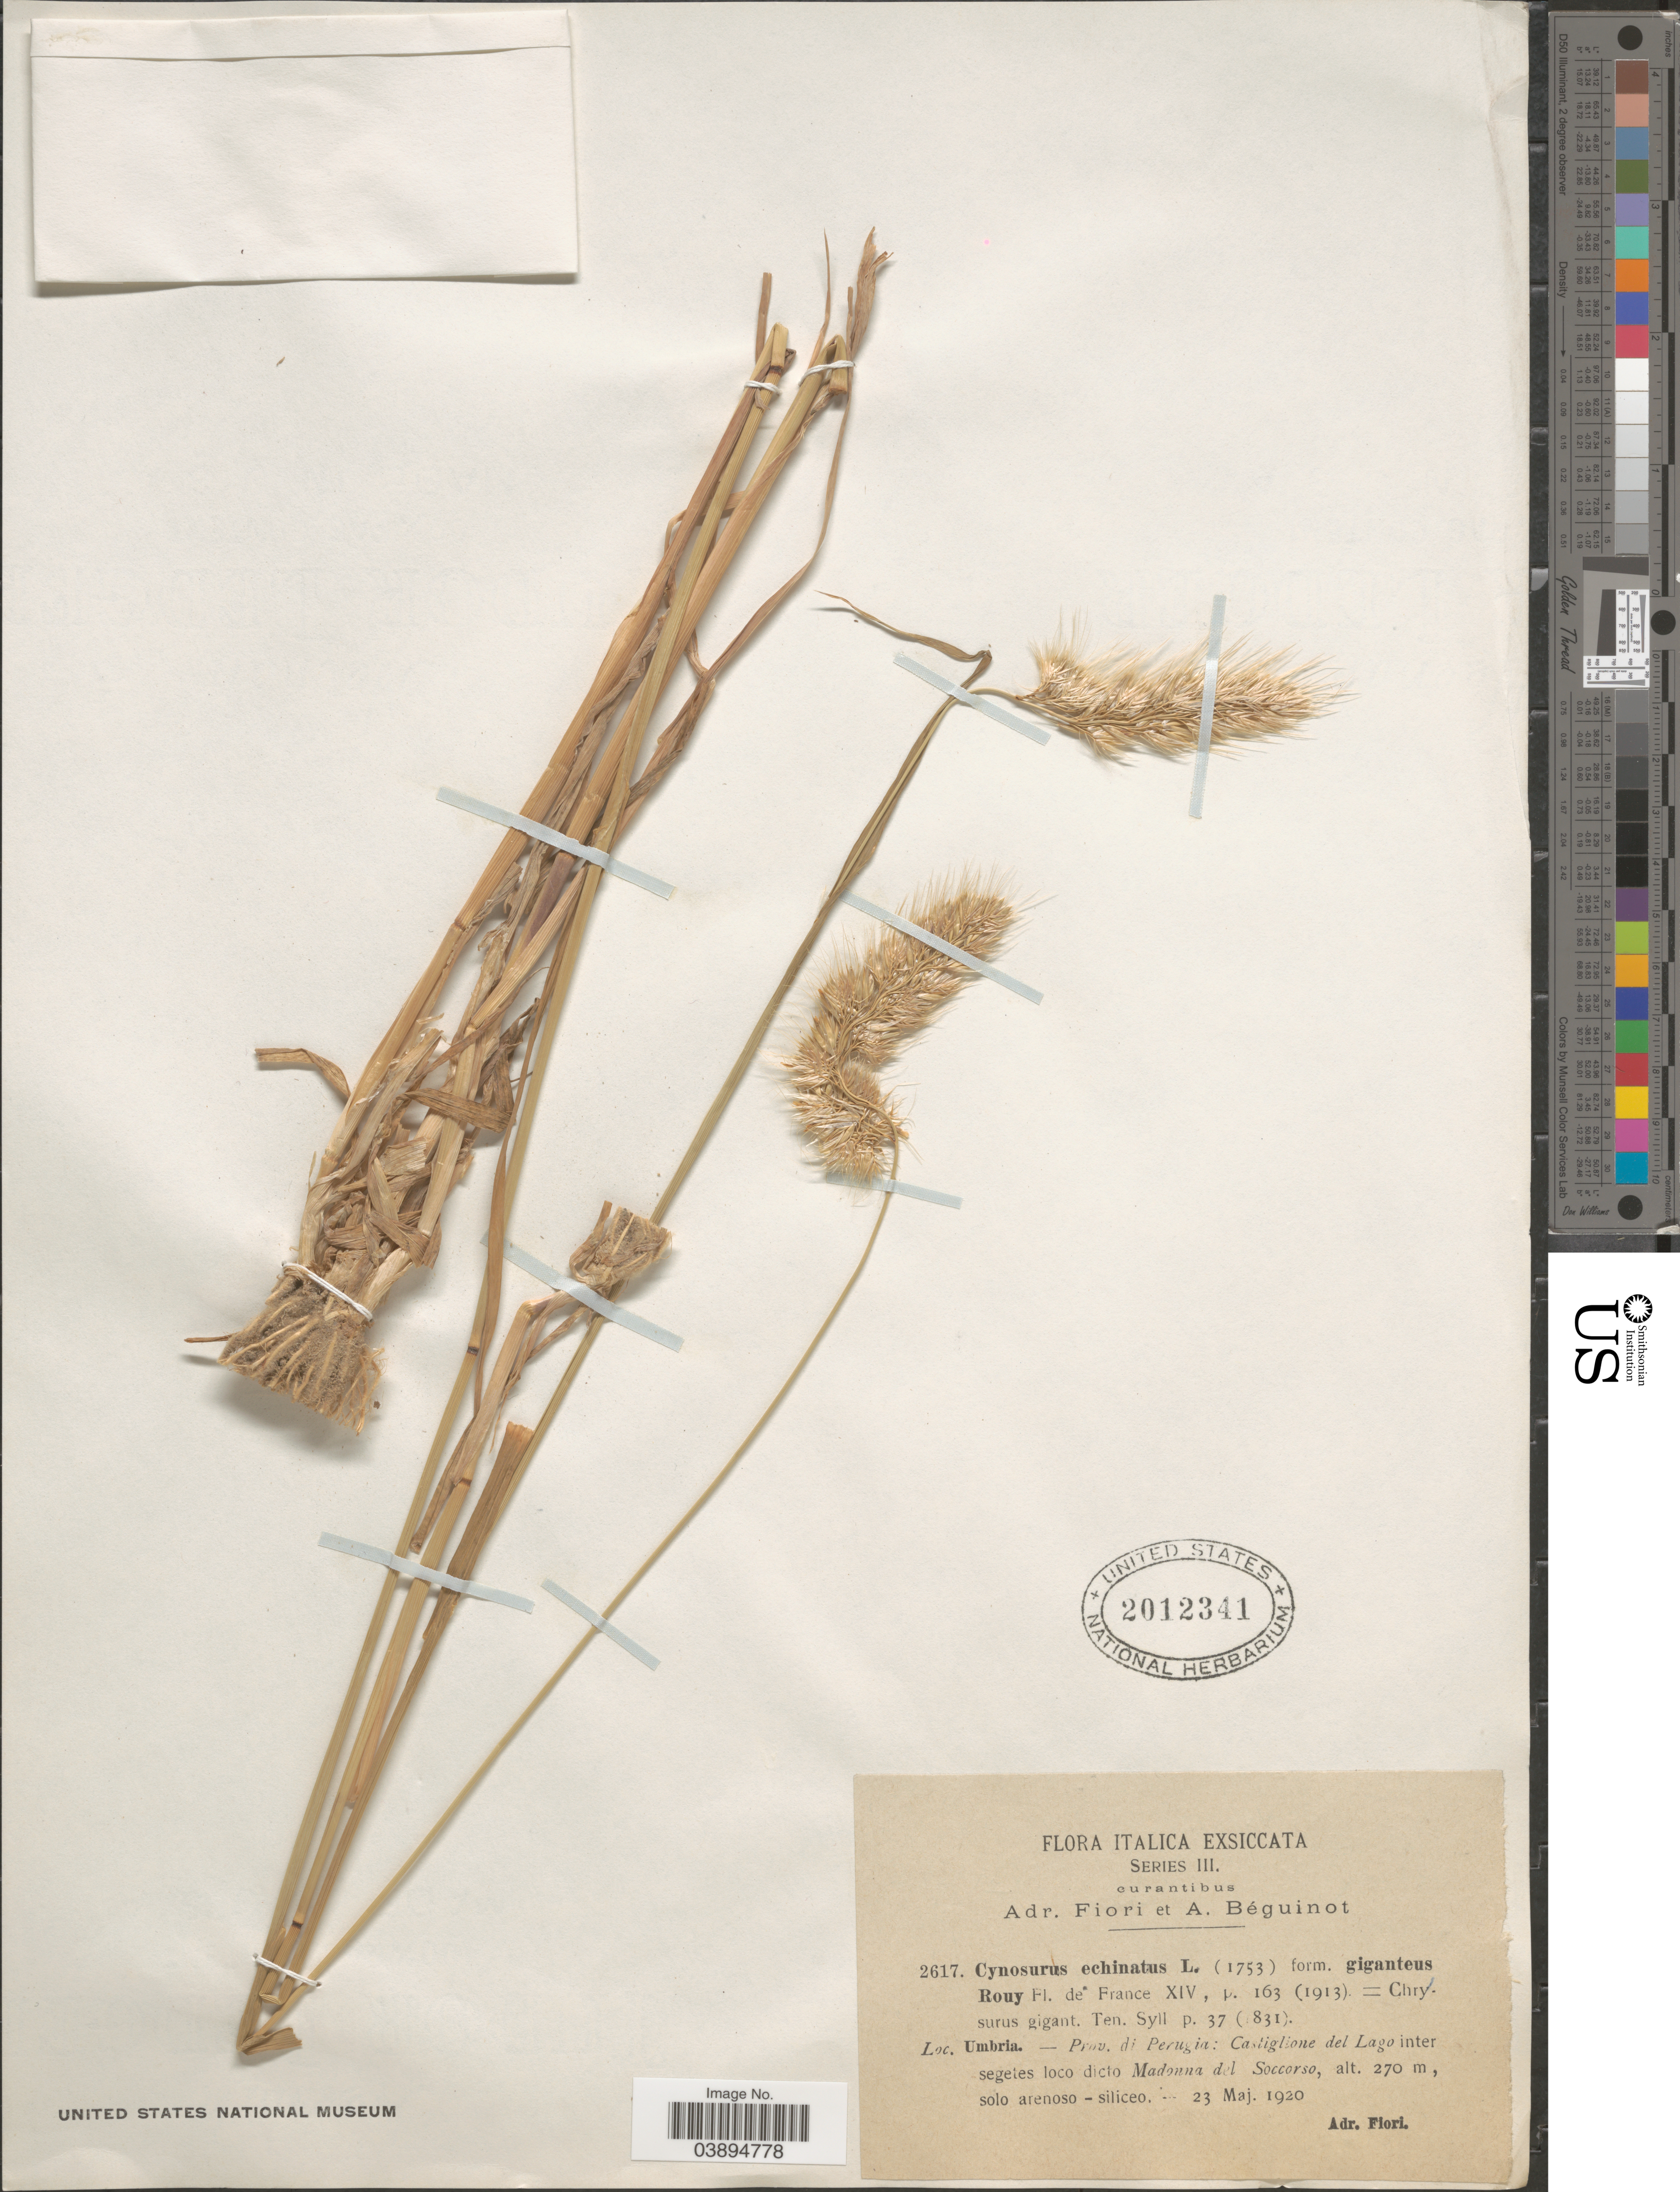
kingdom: Plantae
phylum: Tracheophyta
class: Liliopsida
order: Poales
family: Poaceae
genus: Cynosurus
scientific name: Cynosurus echinatus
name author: L.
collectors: A. Fiori & A. Béguinot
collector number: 2617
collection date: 1920-05-23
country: Italy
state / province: Umbria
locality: Italica. Prov. di Perugia: Castiglione del Lago inter segetes loco dicto Madonna del Soccorso.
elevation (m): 270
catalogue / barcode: US 2012341